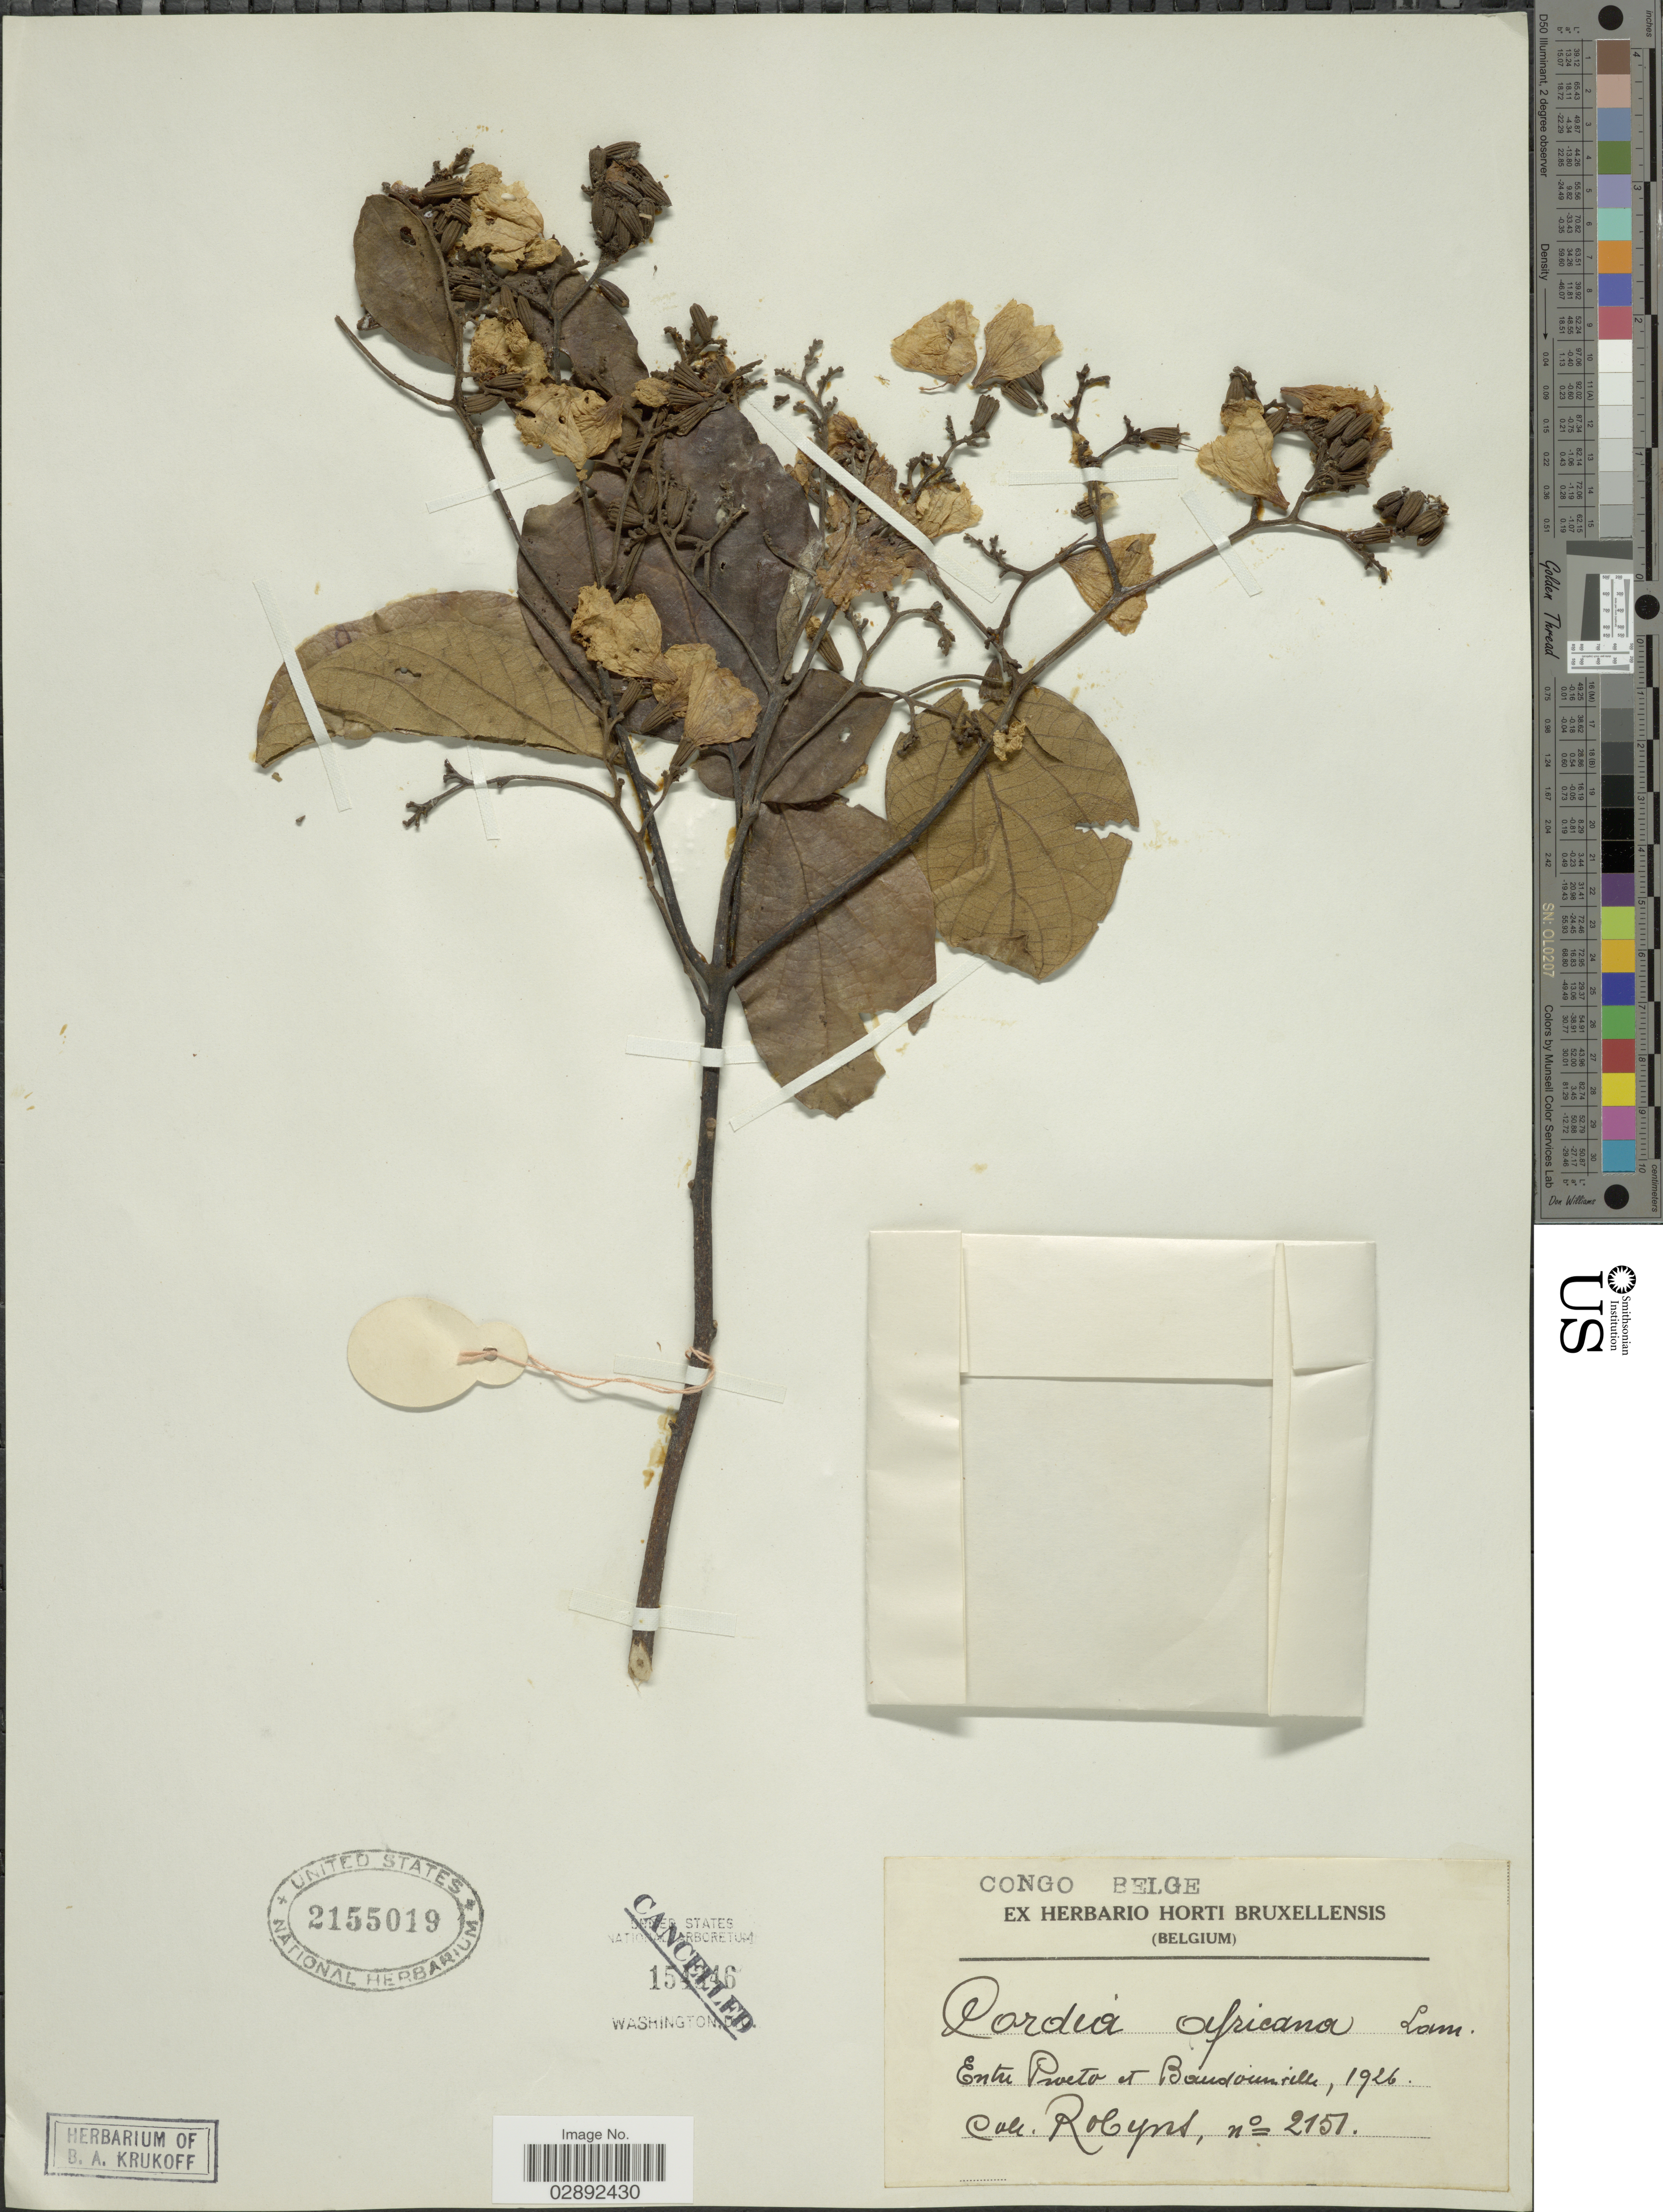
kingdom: Plantae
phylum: Tracheophyta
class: Magnoliopsida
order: Boraginales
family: Cordiaceae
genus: Cordia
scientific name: Cordia africana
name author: Lam.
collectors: -. Robyns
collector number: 2151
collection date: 1926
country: Congo, Democratic Republic of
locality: Congo Belge. Entre Pweto et Baudounville.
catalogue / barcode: US 2155019